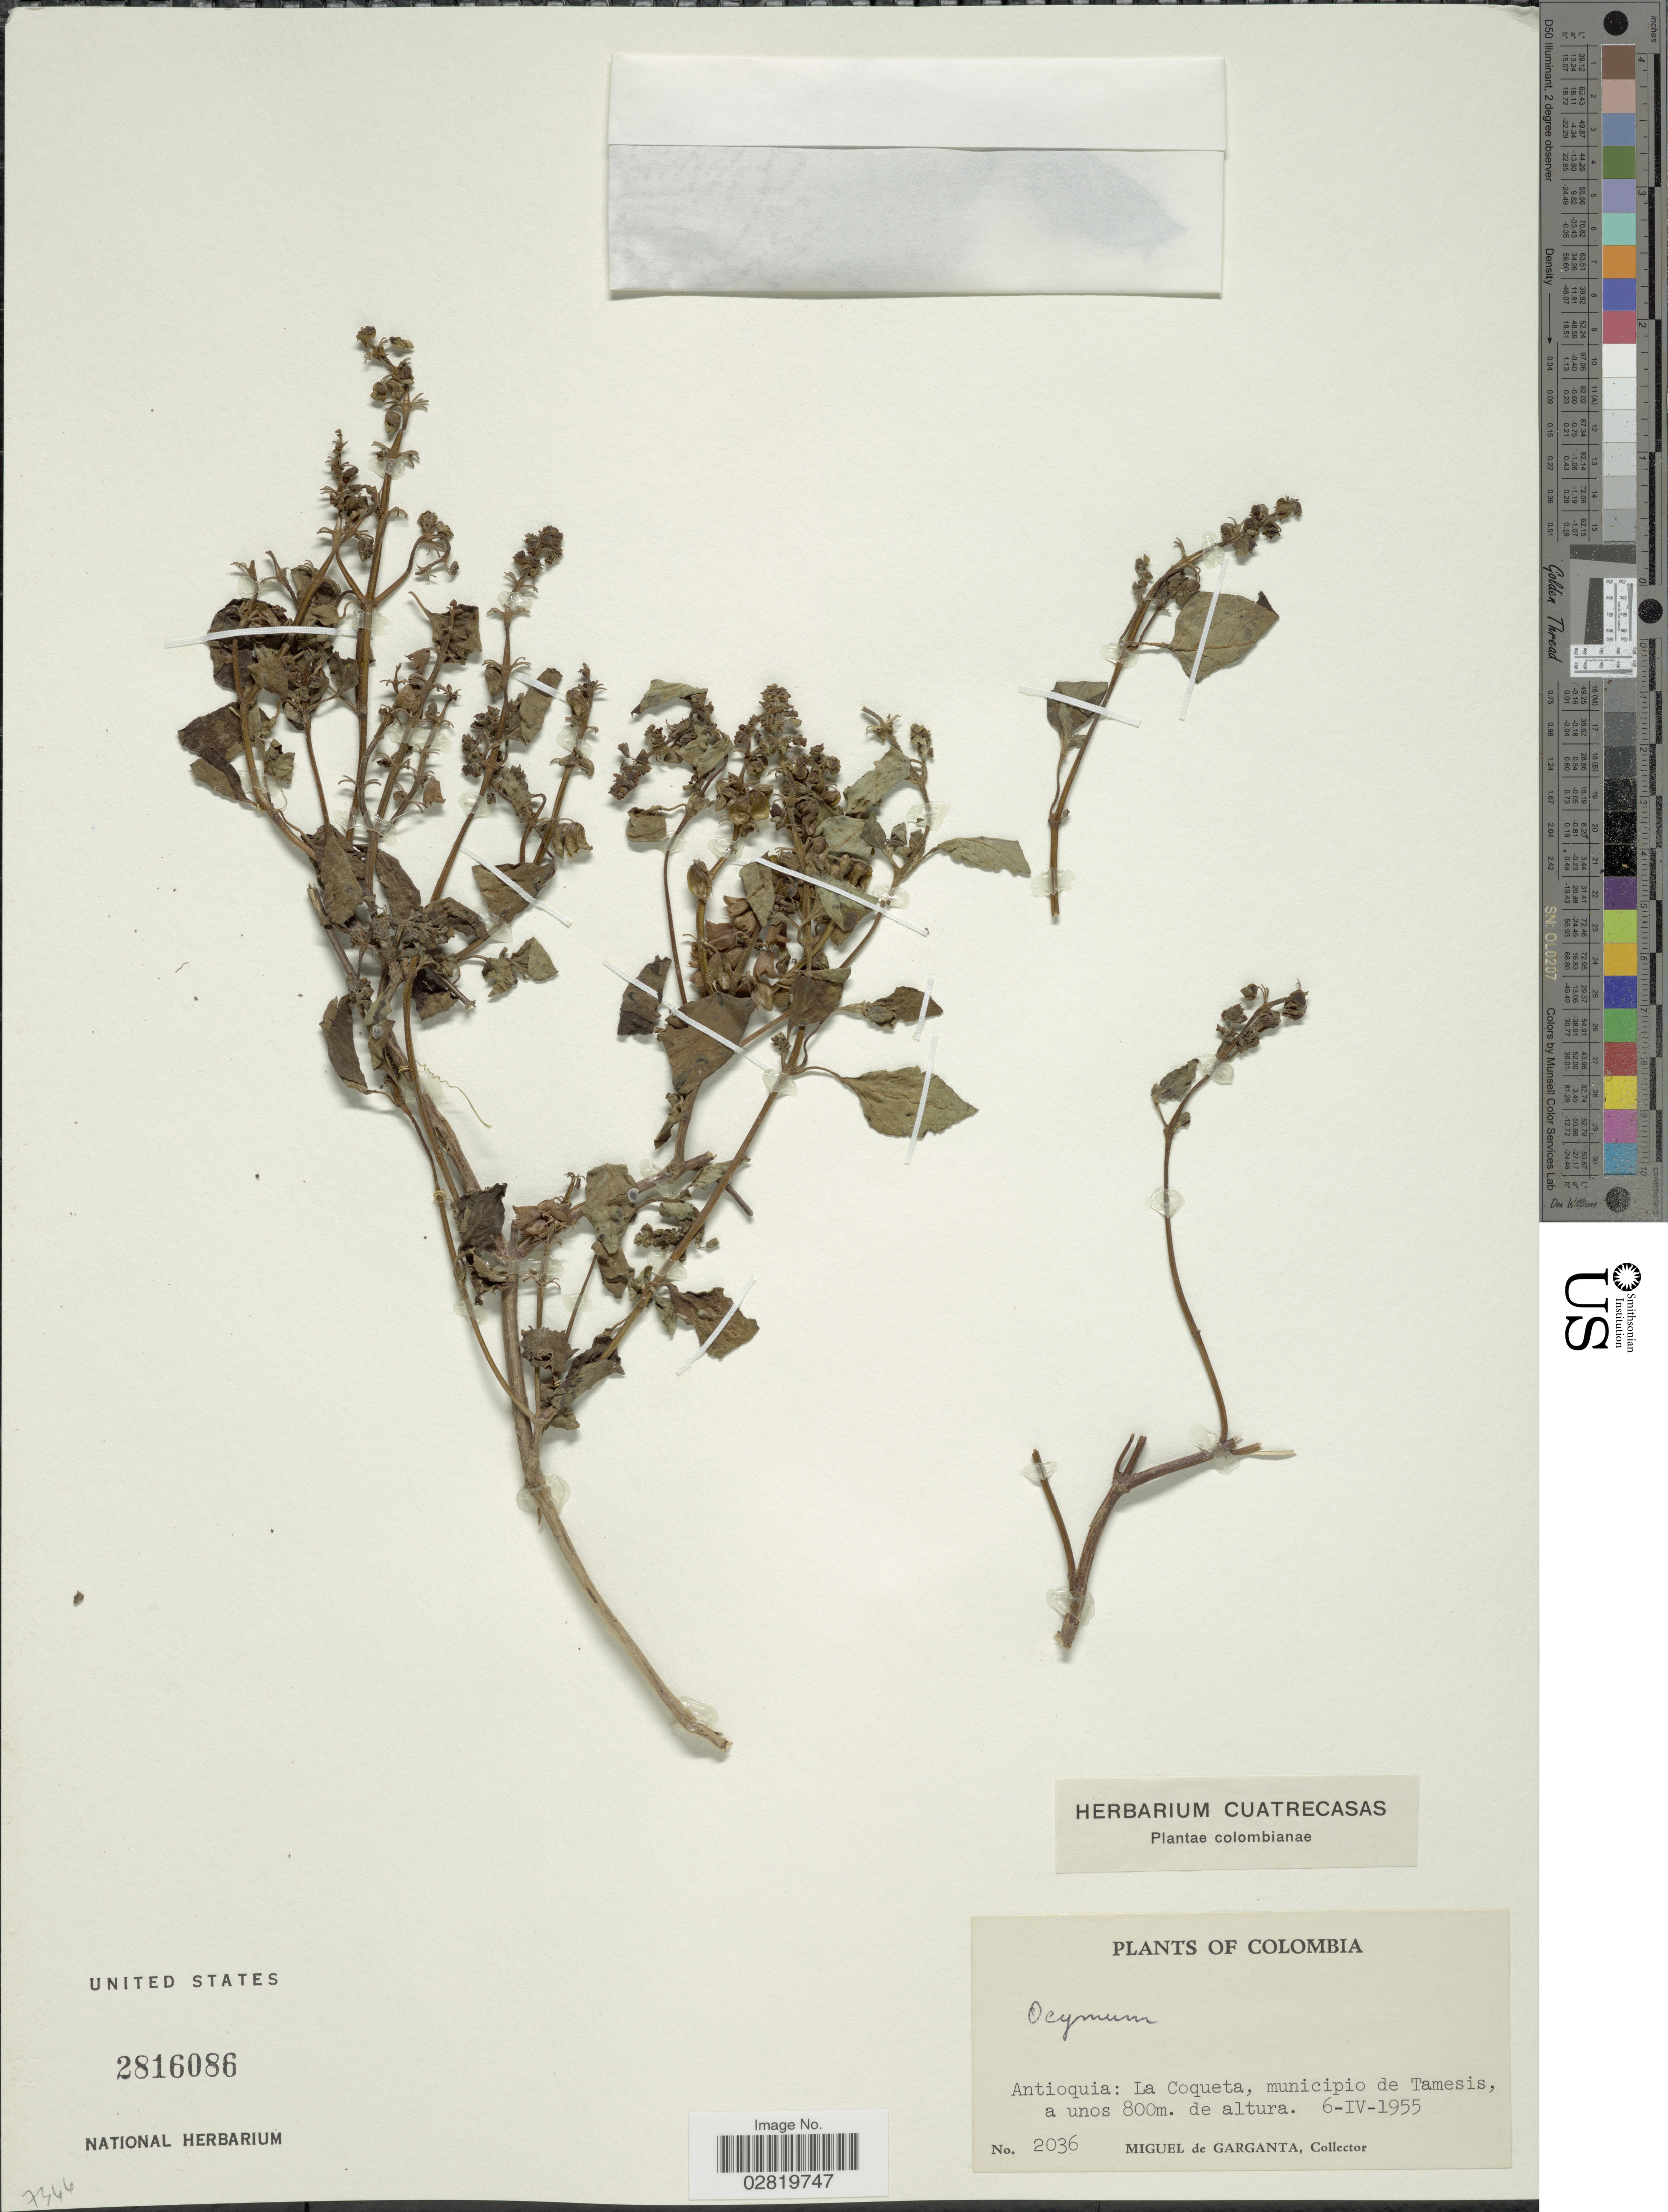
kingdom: Plantae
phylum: Tracheophyta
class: Magnoliopsida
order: Lamiales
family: Lamiaceae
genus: Ocimum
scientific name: Ocimum sp.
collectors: M. Garganta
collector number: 2036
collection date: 1955-04-06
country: Colombia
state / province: Antioquia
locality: La Coqueta, municipio de Tamesis.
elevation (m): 800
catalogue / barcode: US 2816086